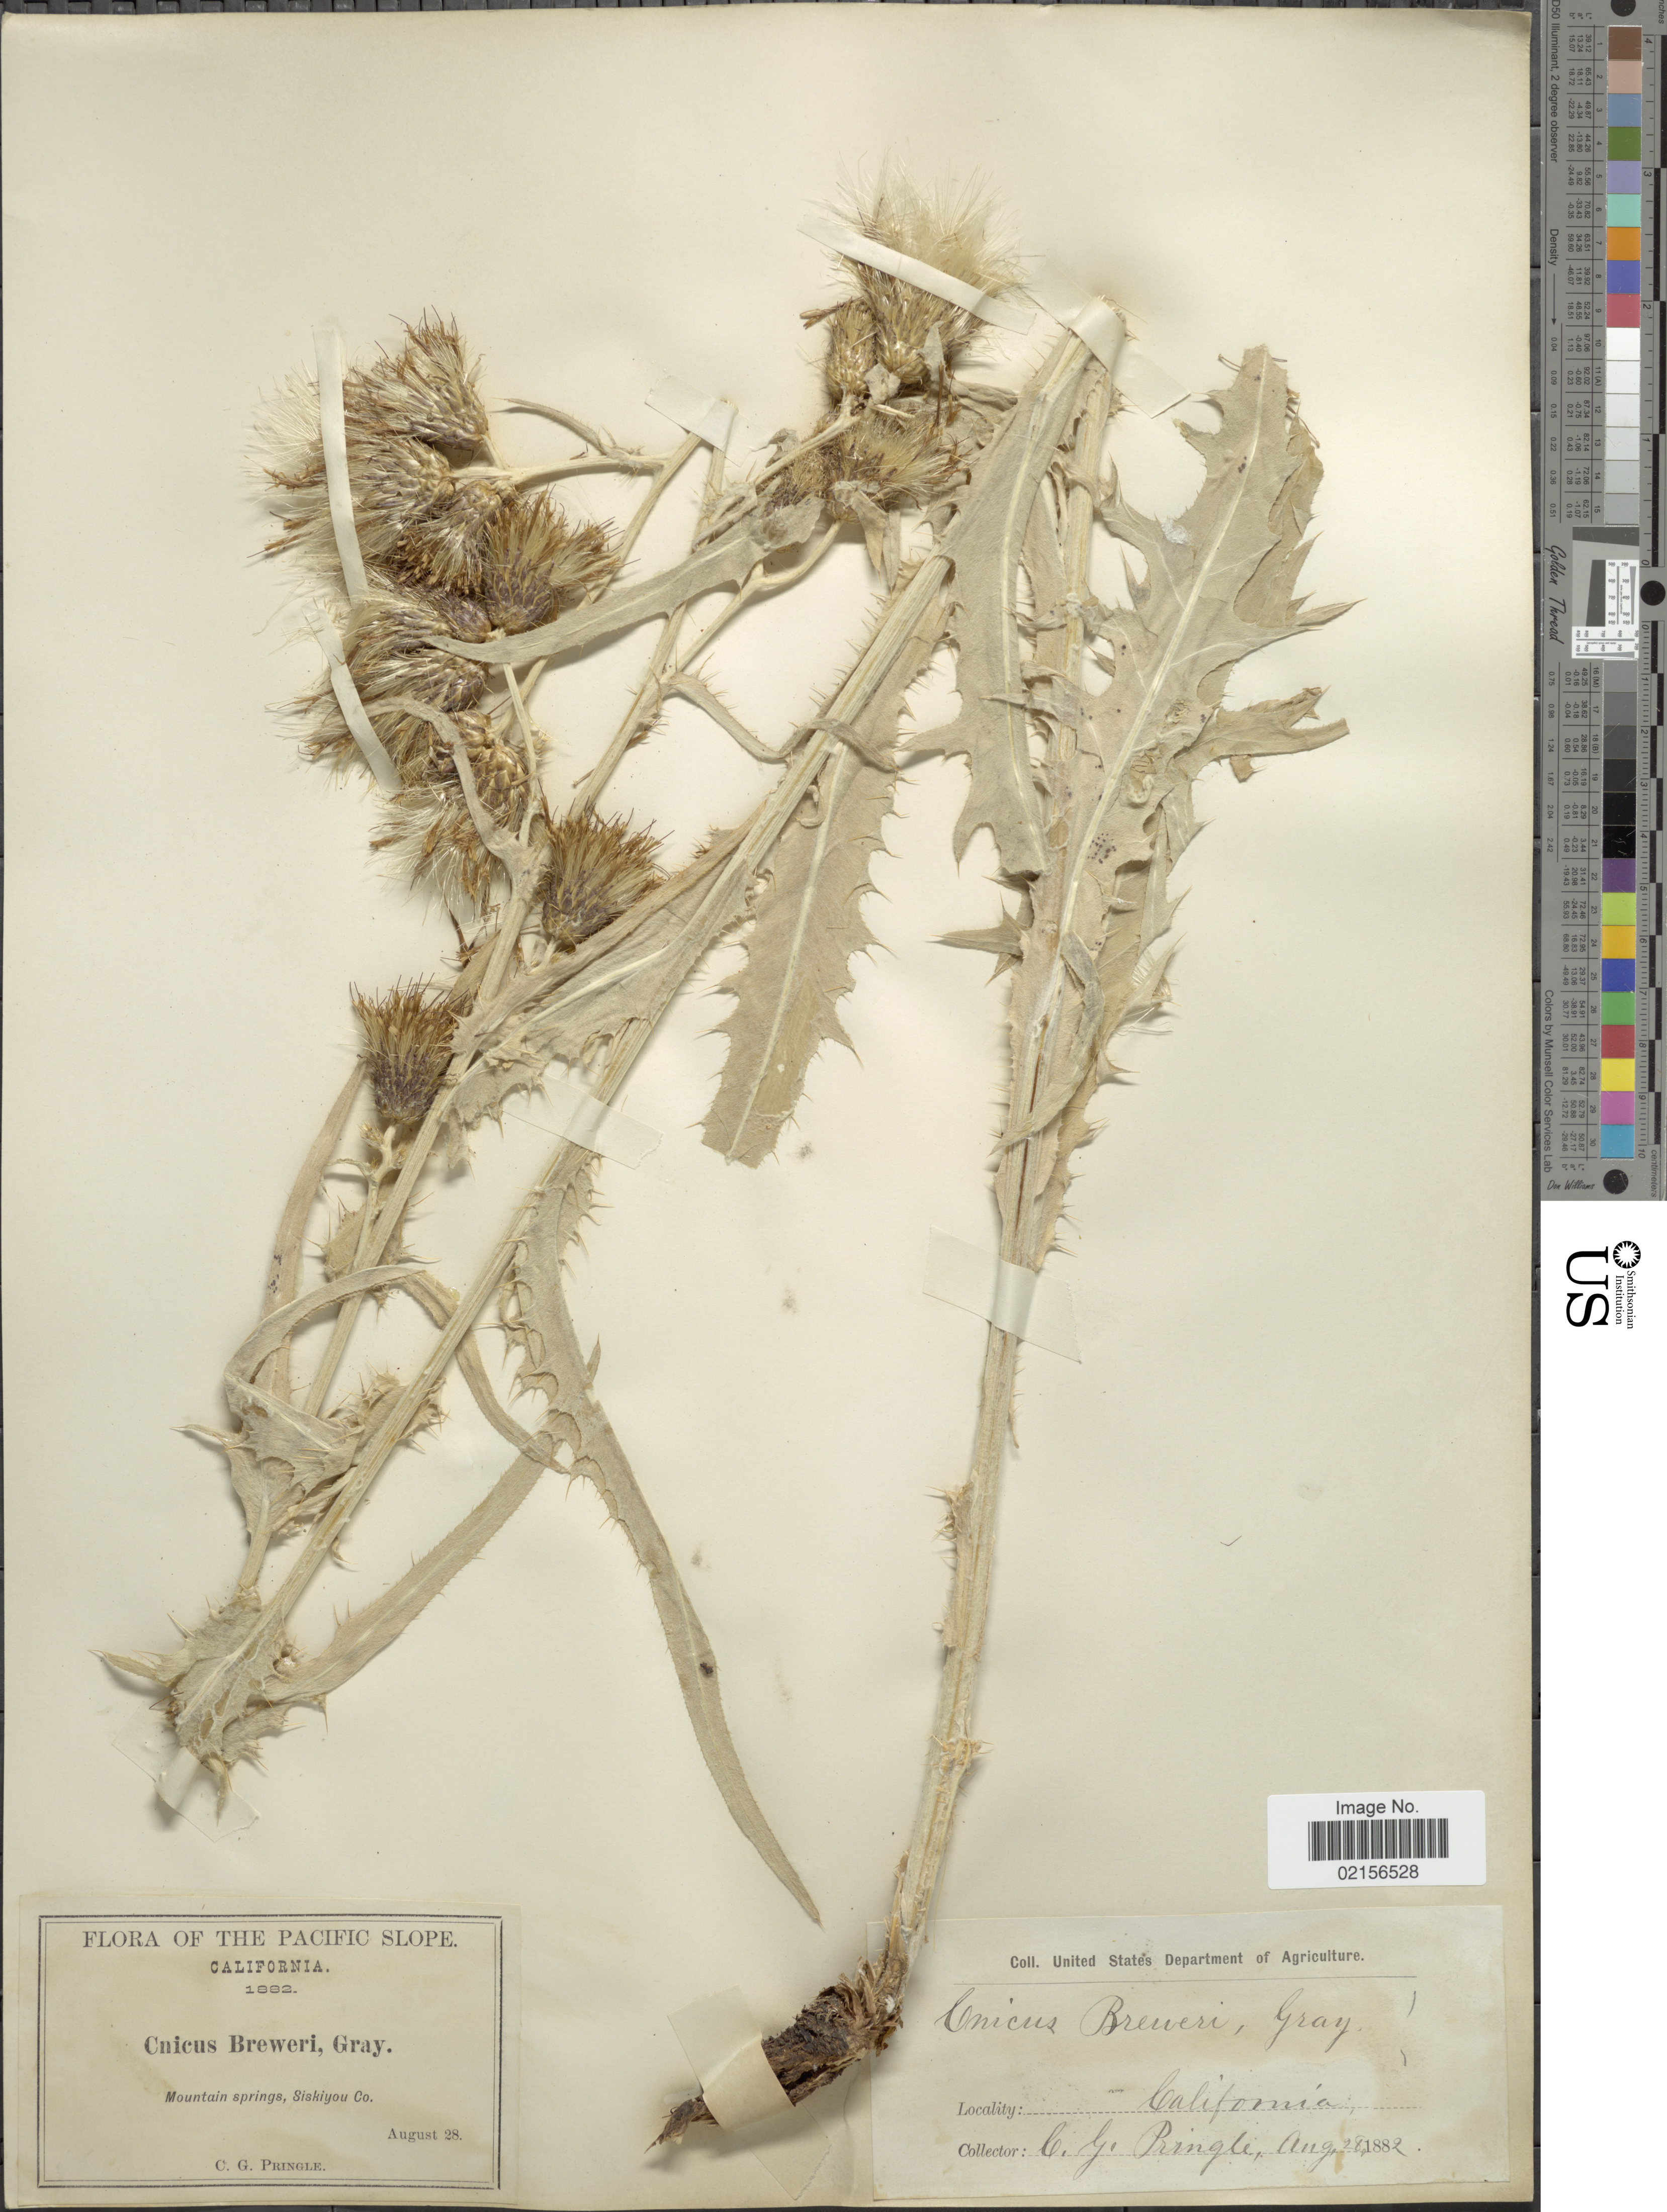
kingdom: Plantae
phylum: Tracheophyta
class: Magnoliopsida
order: Asterales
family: Asteraceae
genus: Cirsium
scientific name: Cirsium douglasii var. breweri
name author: (A. Gray) D.J. Keil & C.E. Turner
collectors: C. G. Pringle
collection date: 1882-08-28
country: United States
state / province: California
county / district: Siskiyou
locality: The Pacific Slope, Mountain springs, Siskiyou Co